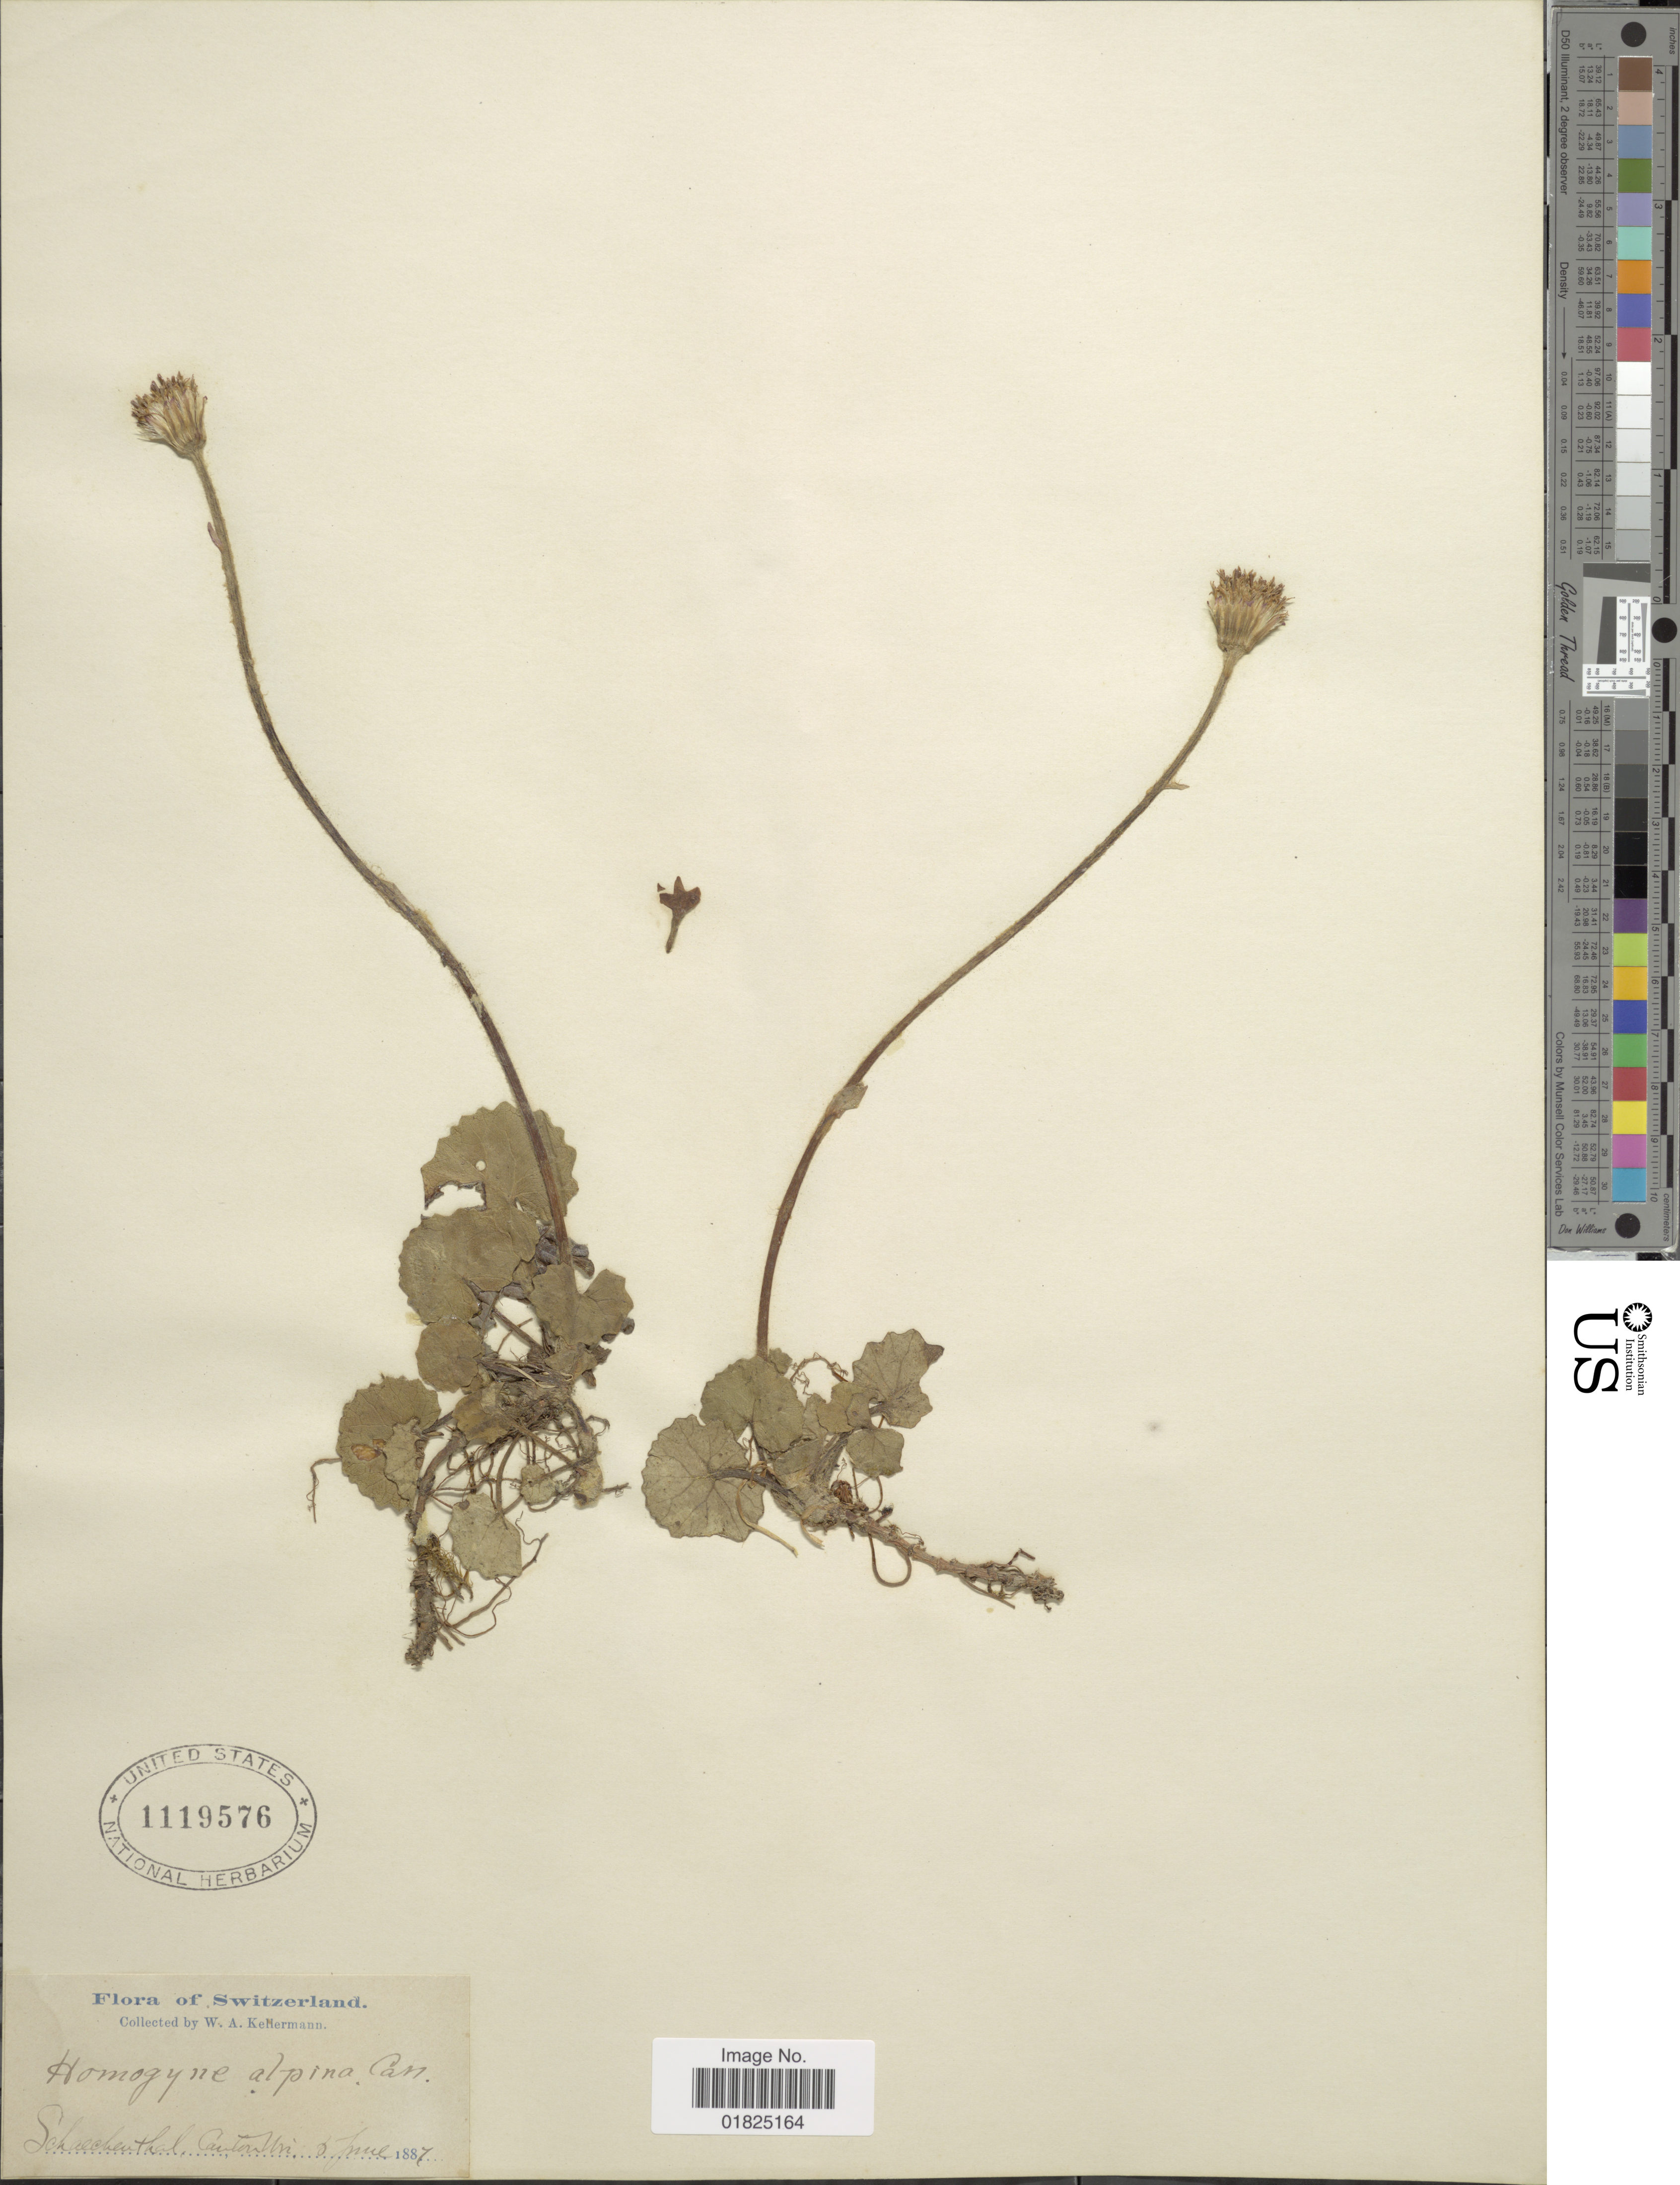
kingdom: Plantae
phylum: Tracheophyta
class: Magnoliopsida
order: Asterales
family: Asteraceae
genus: Homogyne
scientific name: Homogyne alpina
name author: (L.) Cass.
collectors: W. Kellerman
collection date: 1887-06-05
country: Switzerland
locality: Schaechenthal, Canton Uni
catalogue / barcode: US 1119576